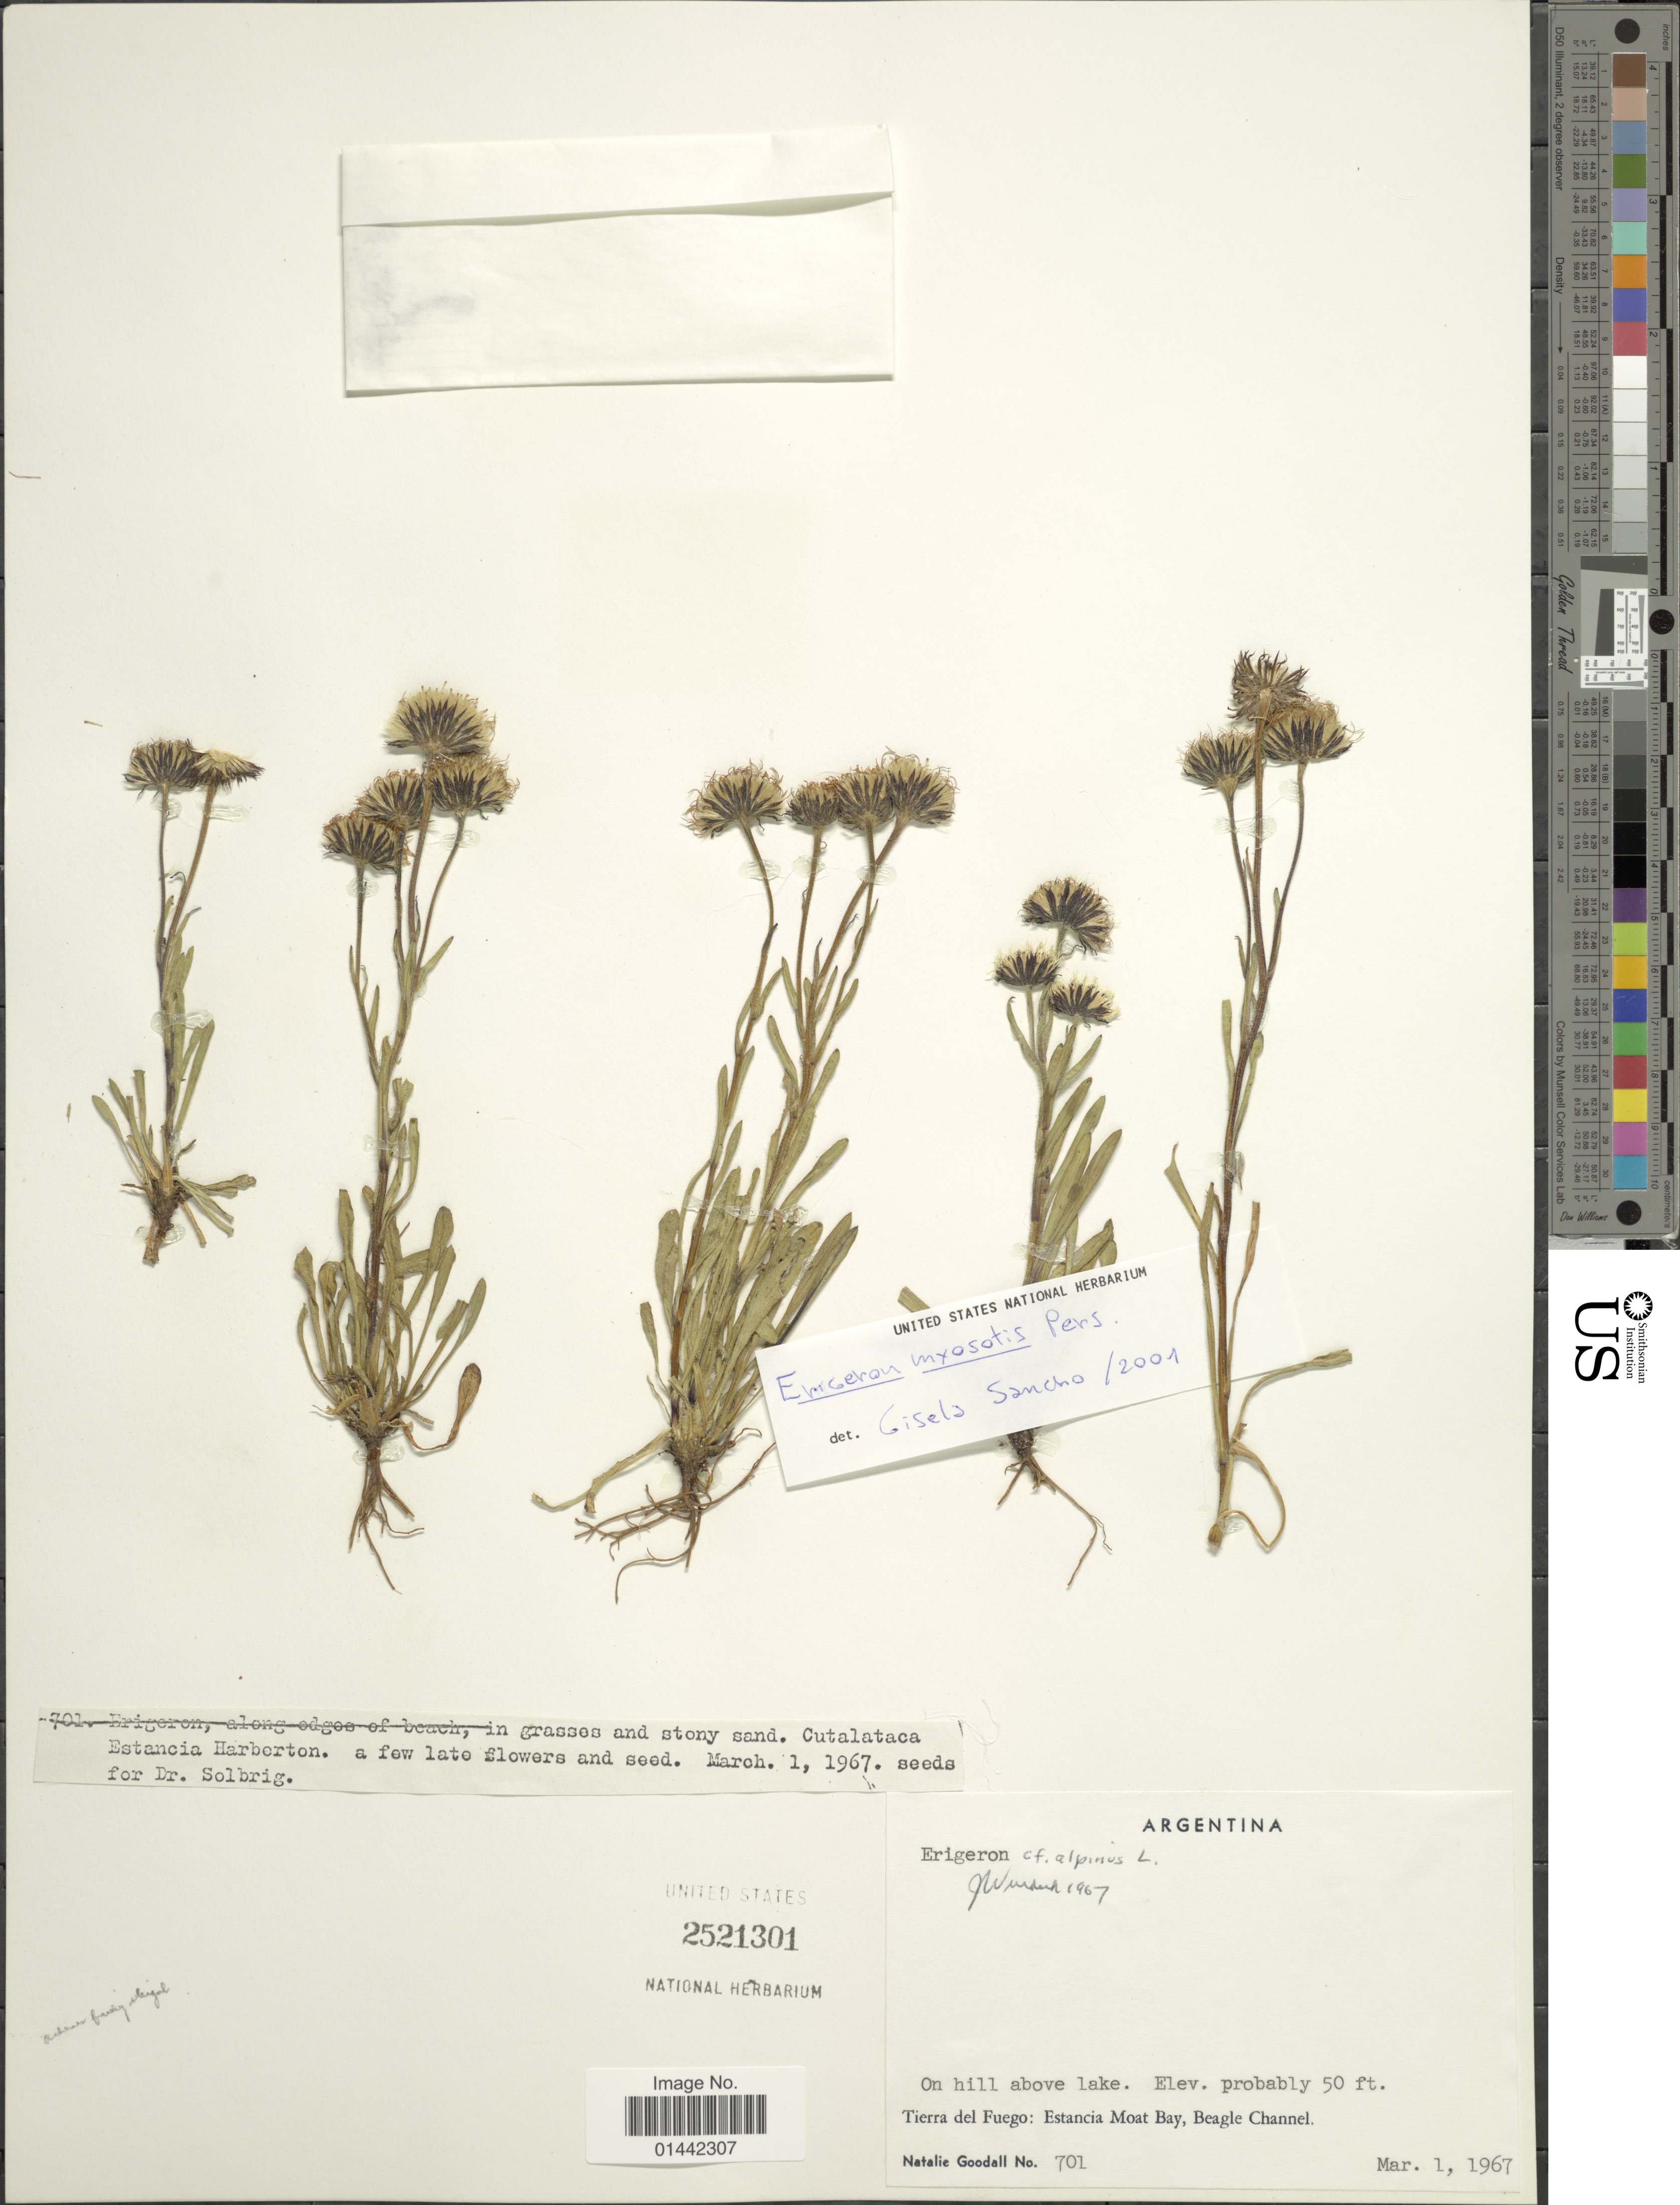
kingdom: Plantae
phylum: Tracheophyta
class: Magnoliopsida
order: Asterales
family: Asteraceae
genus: Erigeron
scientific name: Erigeron myosotis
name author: Pers.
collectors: N. Goodall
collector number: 701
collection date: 1967-03-01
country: Argentina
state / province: Tierra del Fuego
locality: In grasses and stony sand, Cutalataca Estancia harberton, on hill above Lake, Estancia Moat Bay, Beagle Channel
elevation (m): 15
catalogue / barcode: US 2521301